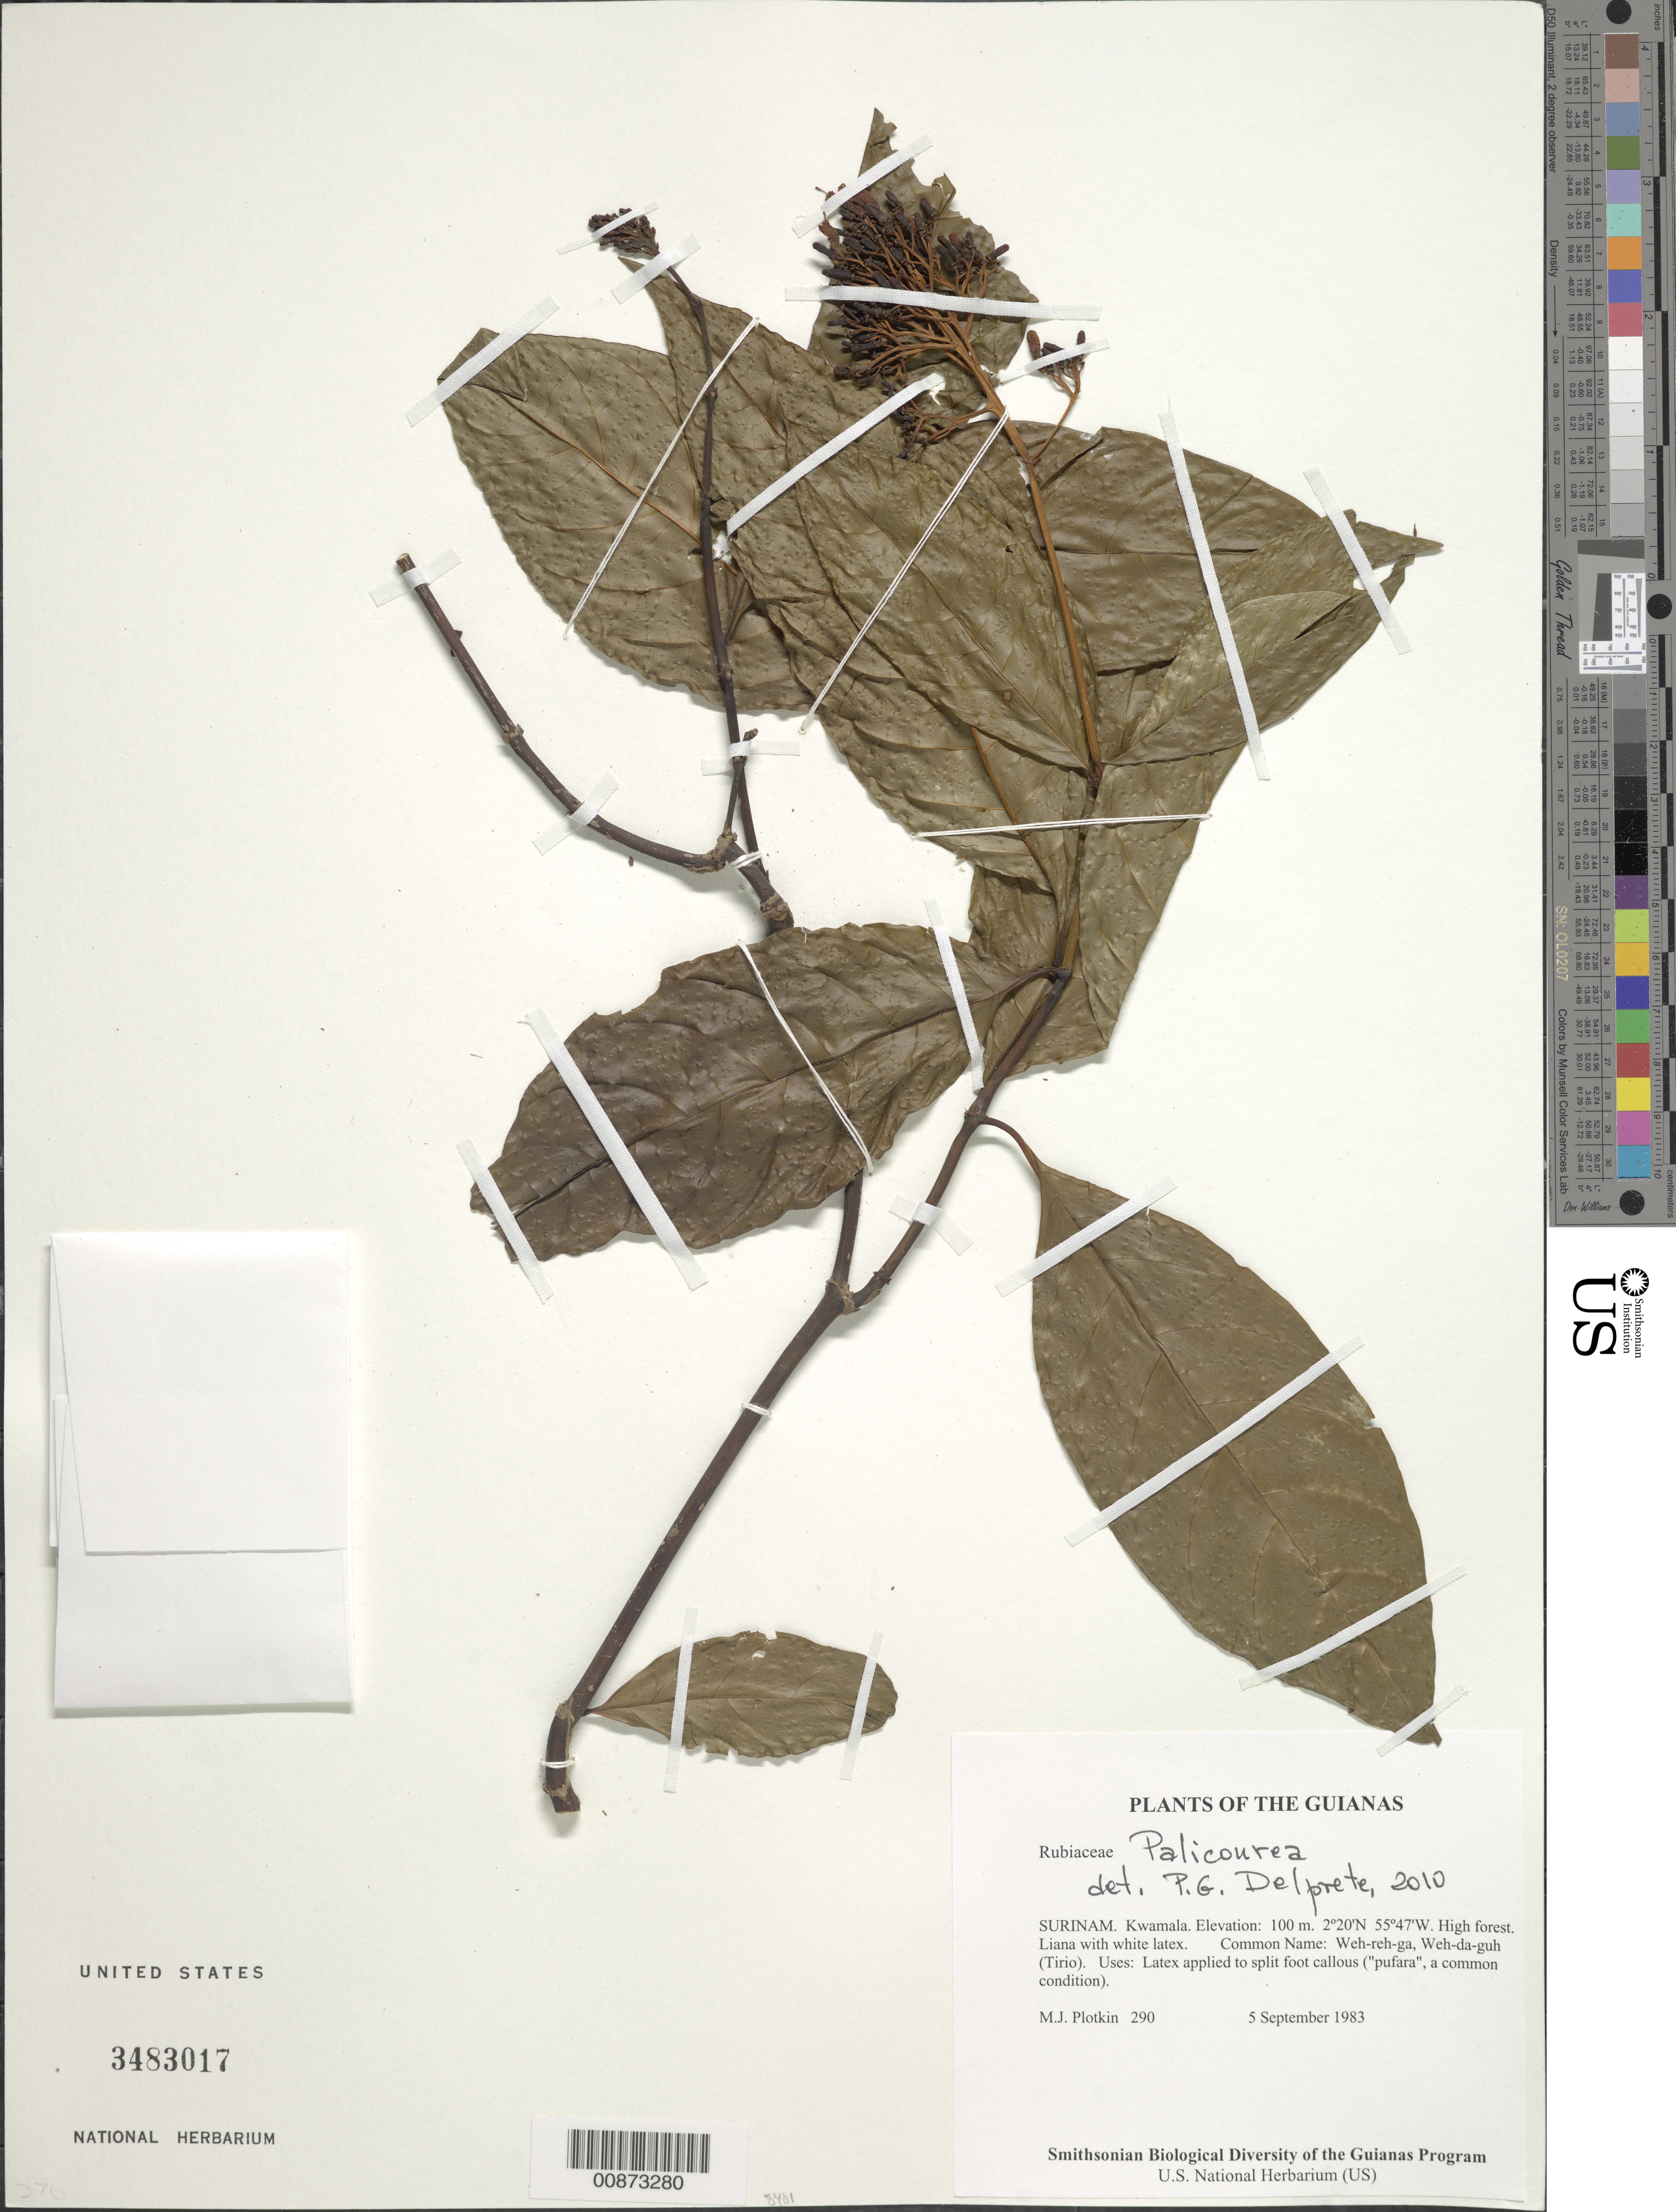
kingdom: Plantae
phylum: Tracheophyta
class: Magnoliopsida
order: Gentianales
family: Rubiaceae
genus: Palicourea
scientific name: Palicourea sp.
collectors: M. Plotkin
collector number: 290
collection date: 1983-09-05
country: Suriname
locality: The Guianas. Kwamala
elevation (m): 100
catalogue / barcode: US 3483017